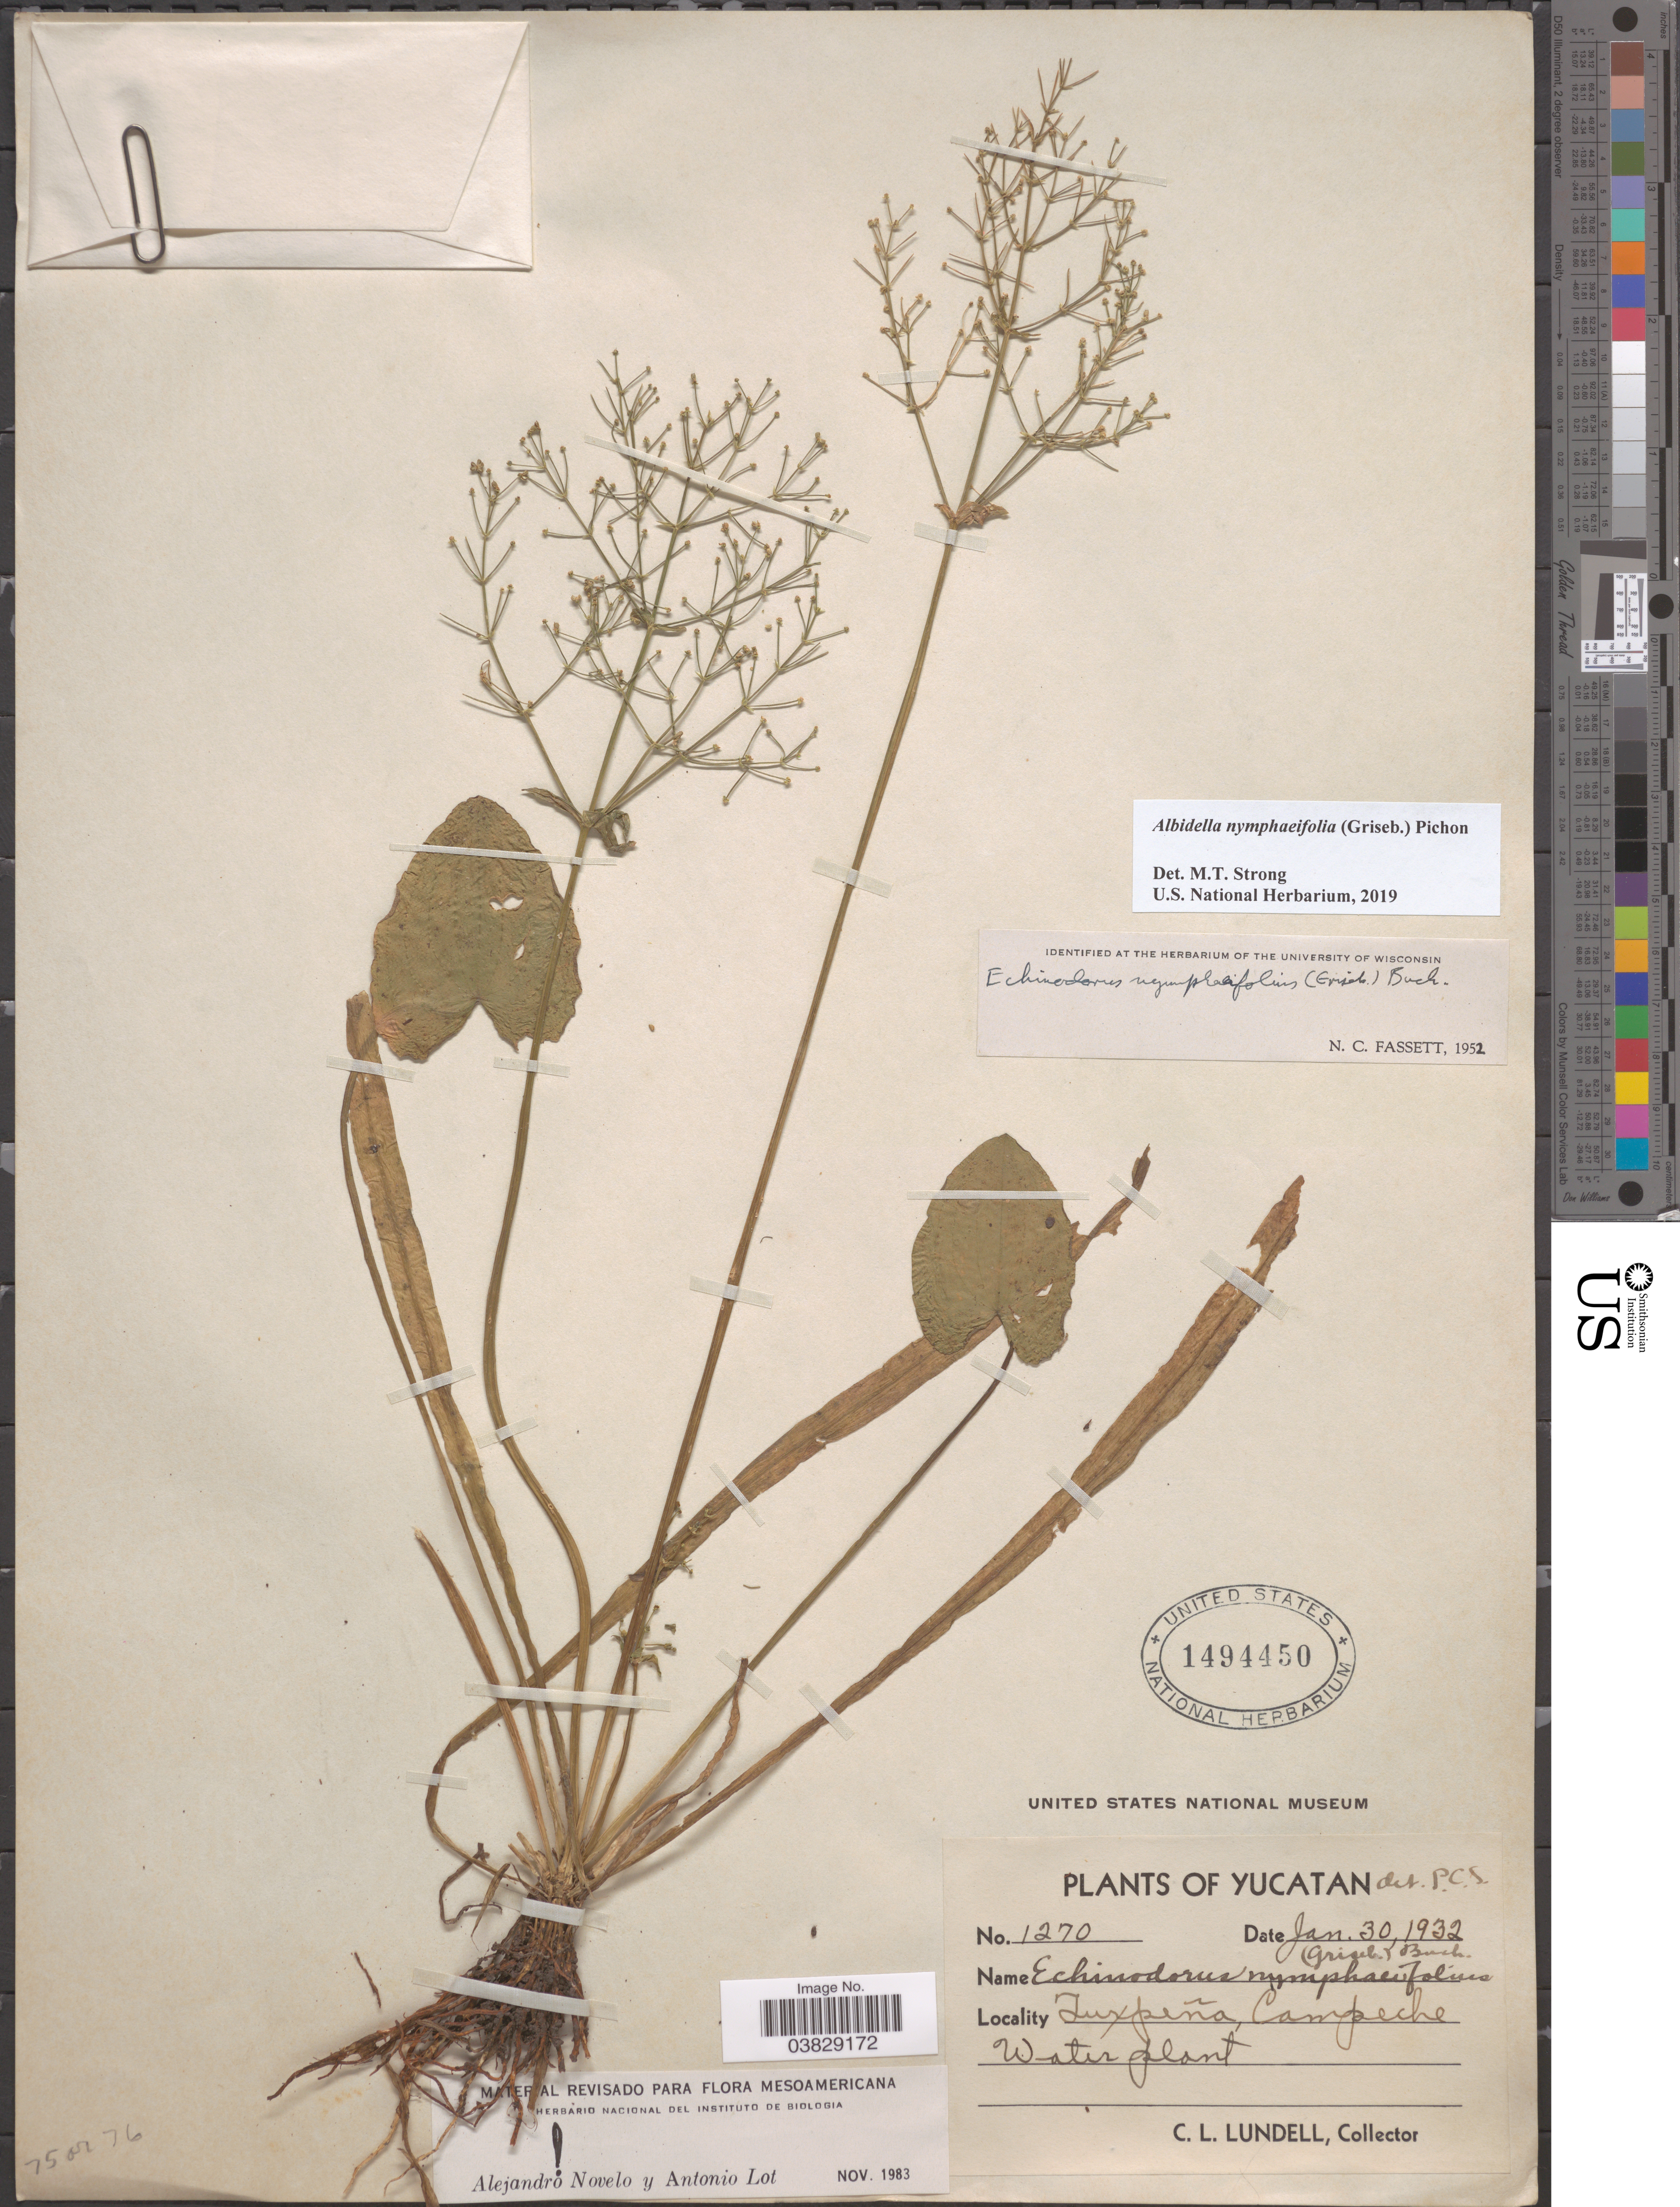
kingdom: Plantae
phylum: Tracheophyta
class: Liliopsida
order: Alismatales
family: Alismataceae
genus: Albidella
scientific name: Albidella nymphaeifolia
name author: (Griseb.) Pichon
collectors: C. L. Lundell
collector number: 1270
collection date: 1932-01-30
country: Mexico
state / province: Yucatán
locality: Tuxpeña Campeche.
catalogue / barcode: US 1494450